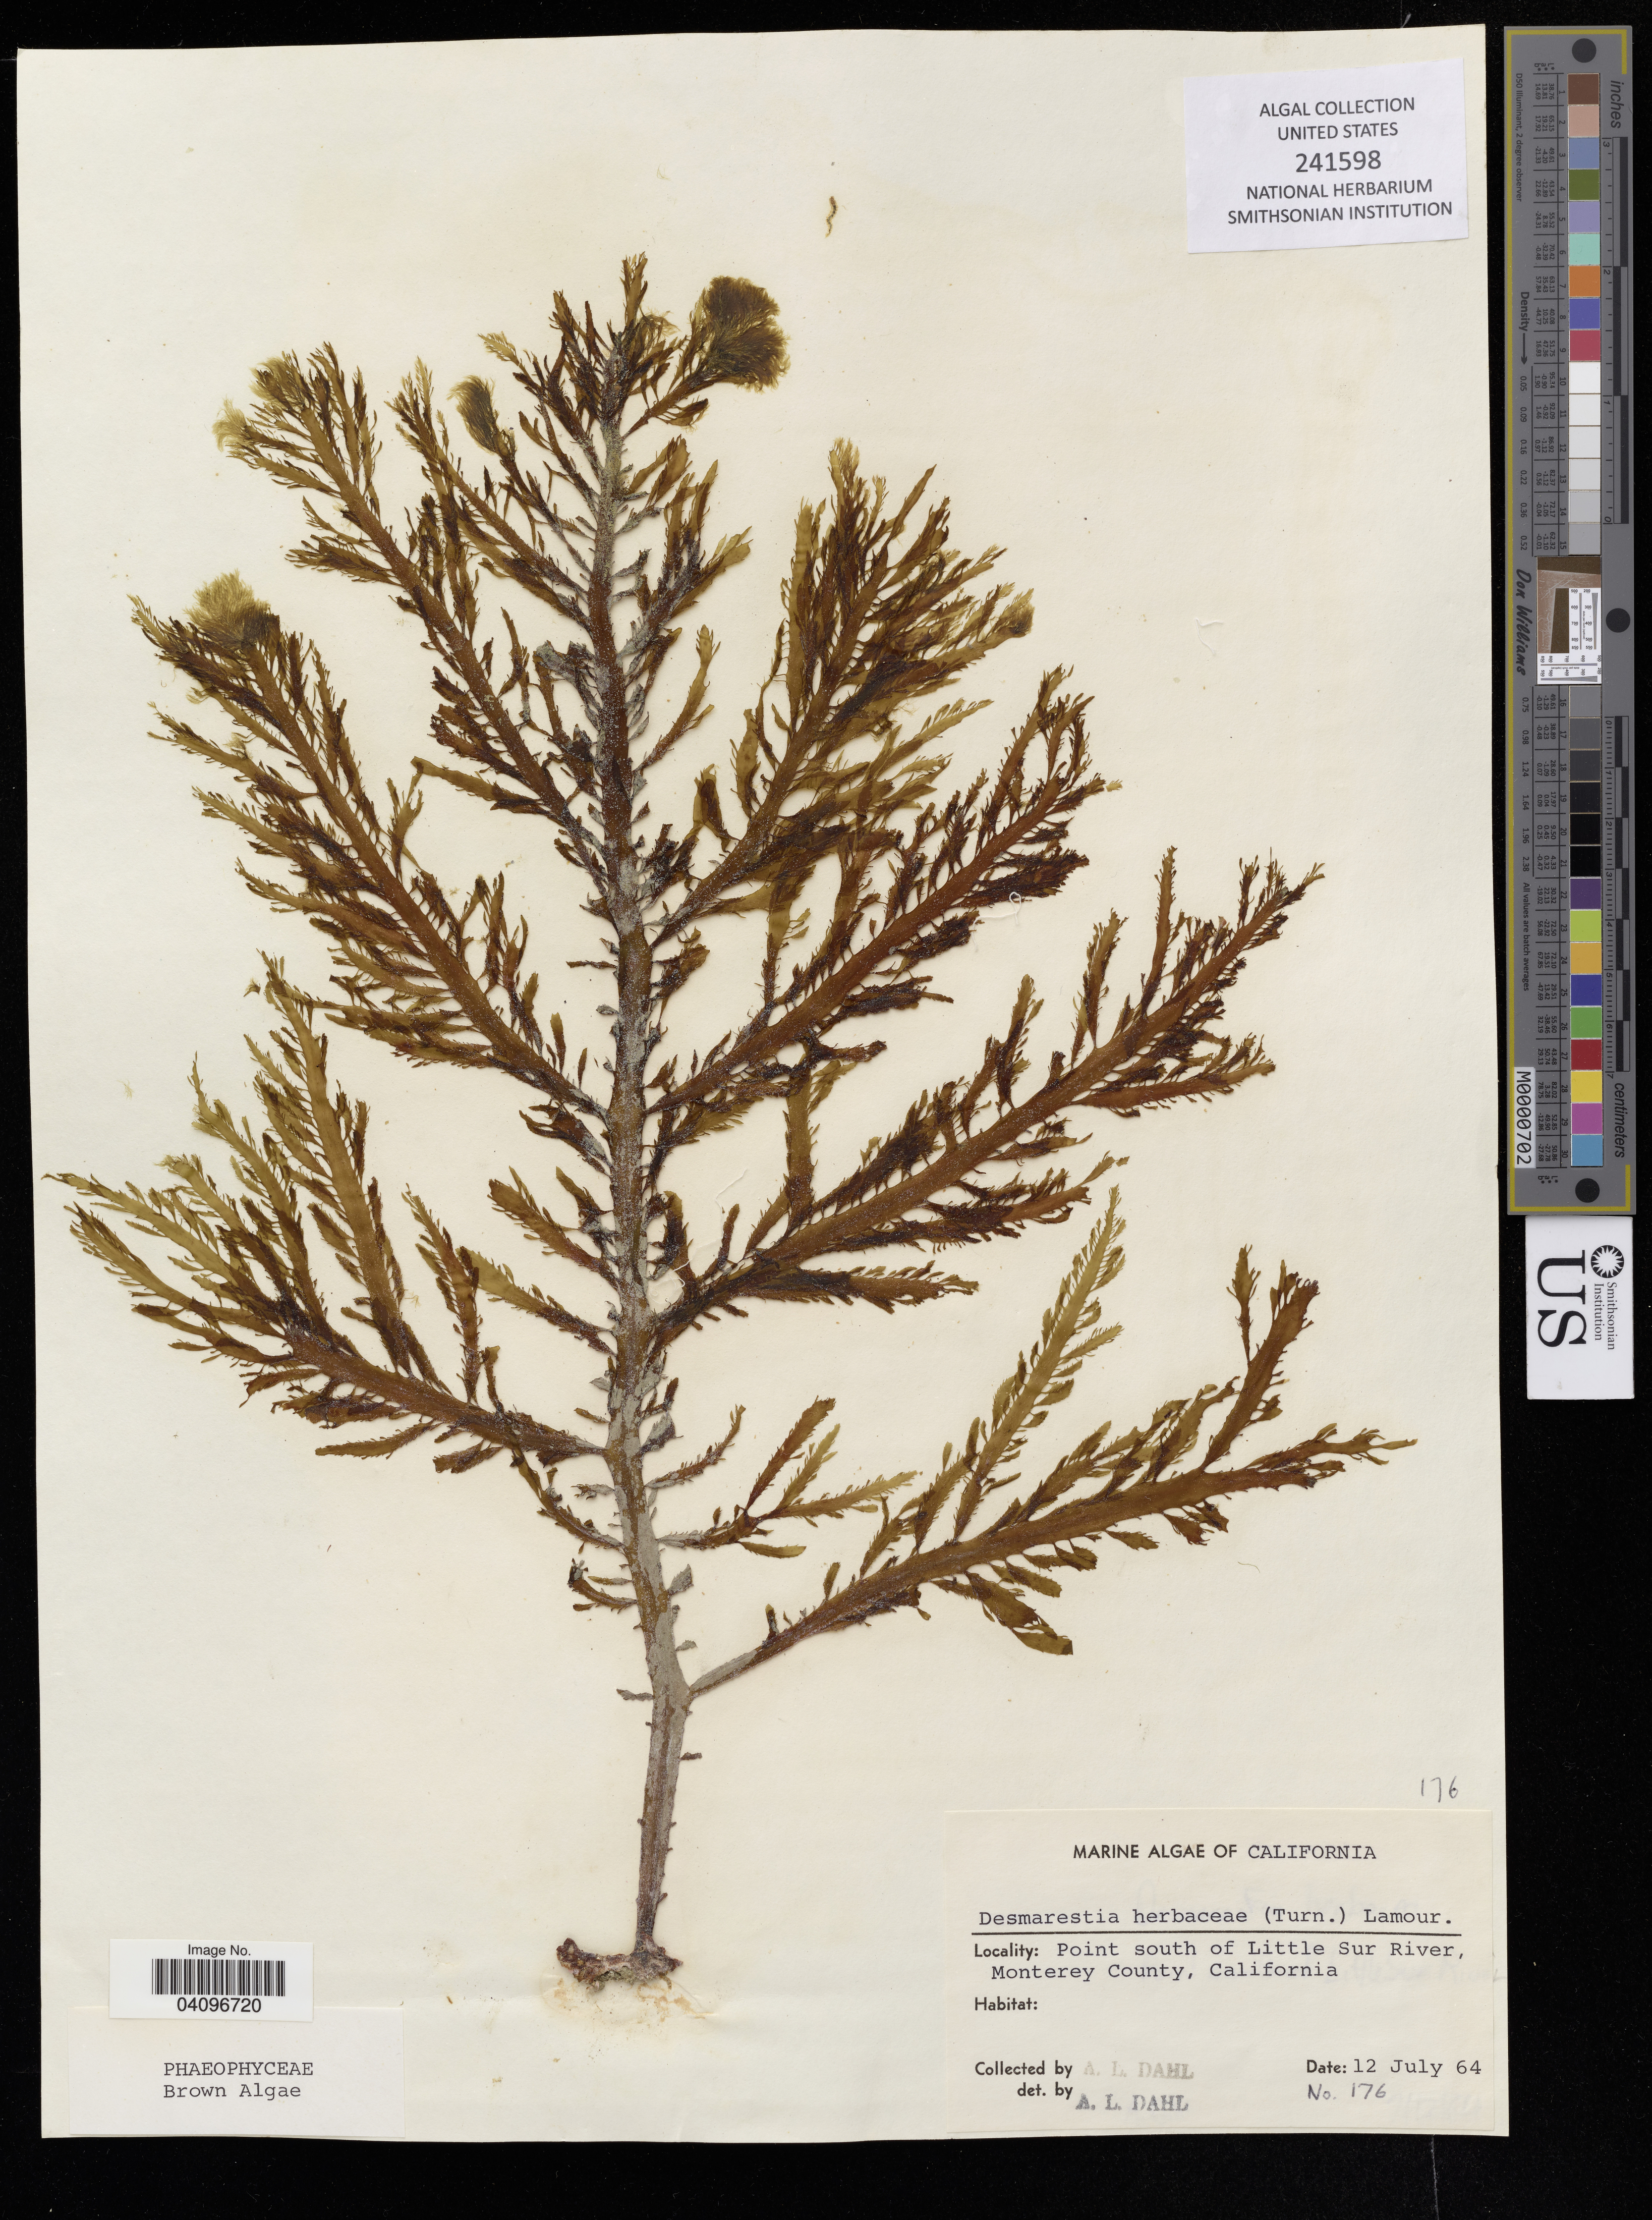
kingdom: Chromista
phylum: Ochrophyta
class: Phaeophyceae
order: Desmarestiales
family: Desmarestiaceae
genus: Desmarestia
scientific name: Desmarestia herbacea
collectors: A. Dahl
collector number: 176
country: United States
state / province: California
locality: Point south of Little Sur River, Monterey County, California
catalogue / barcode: US 241598